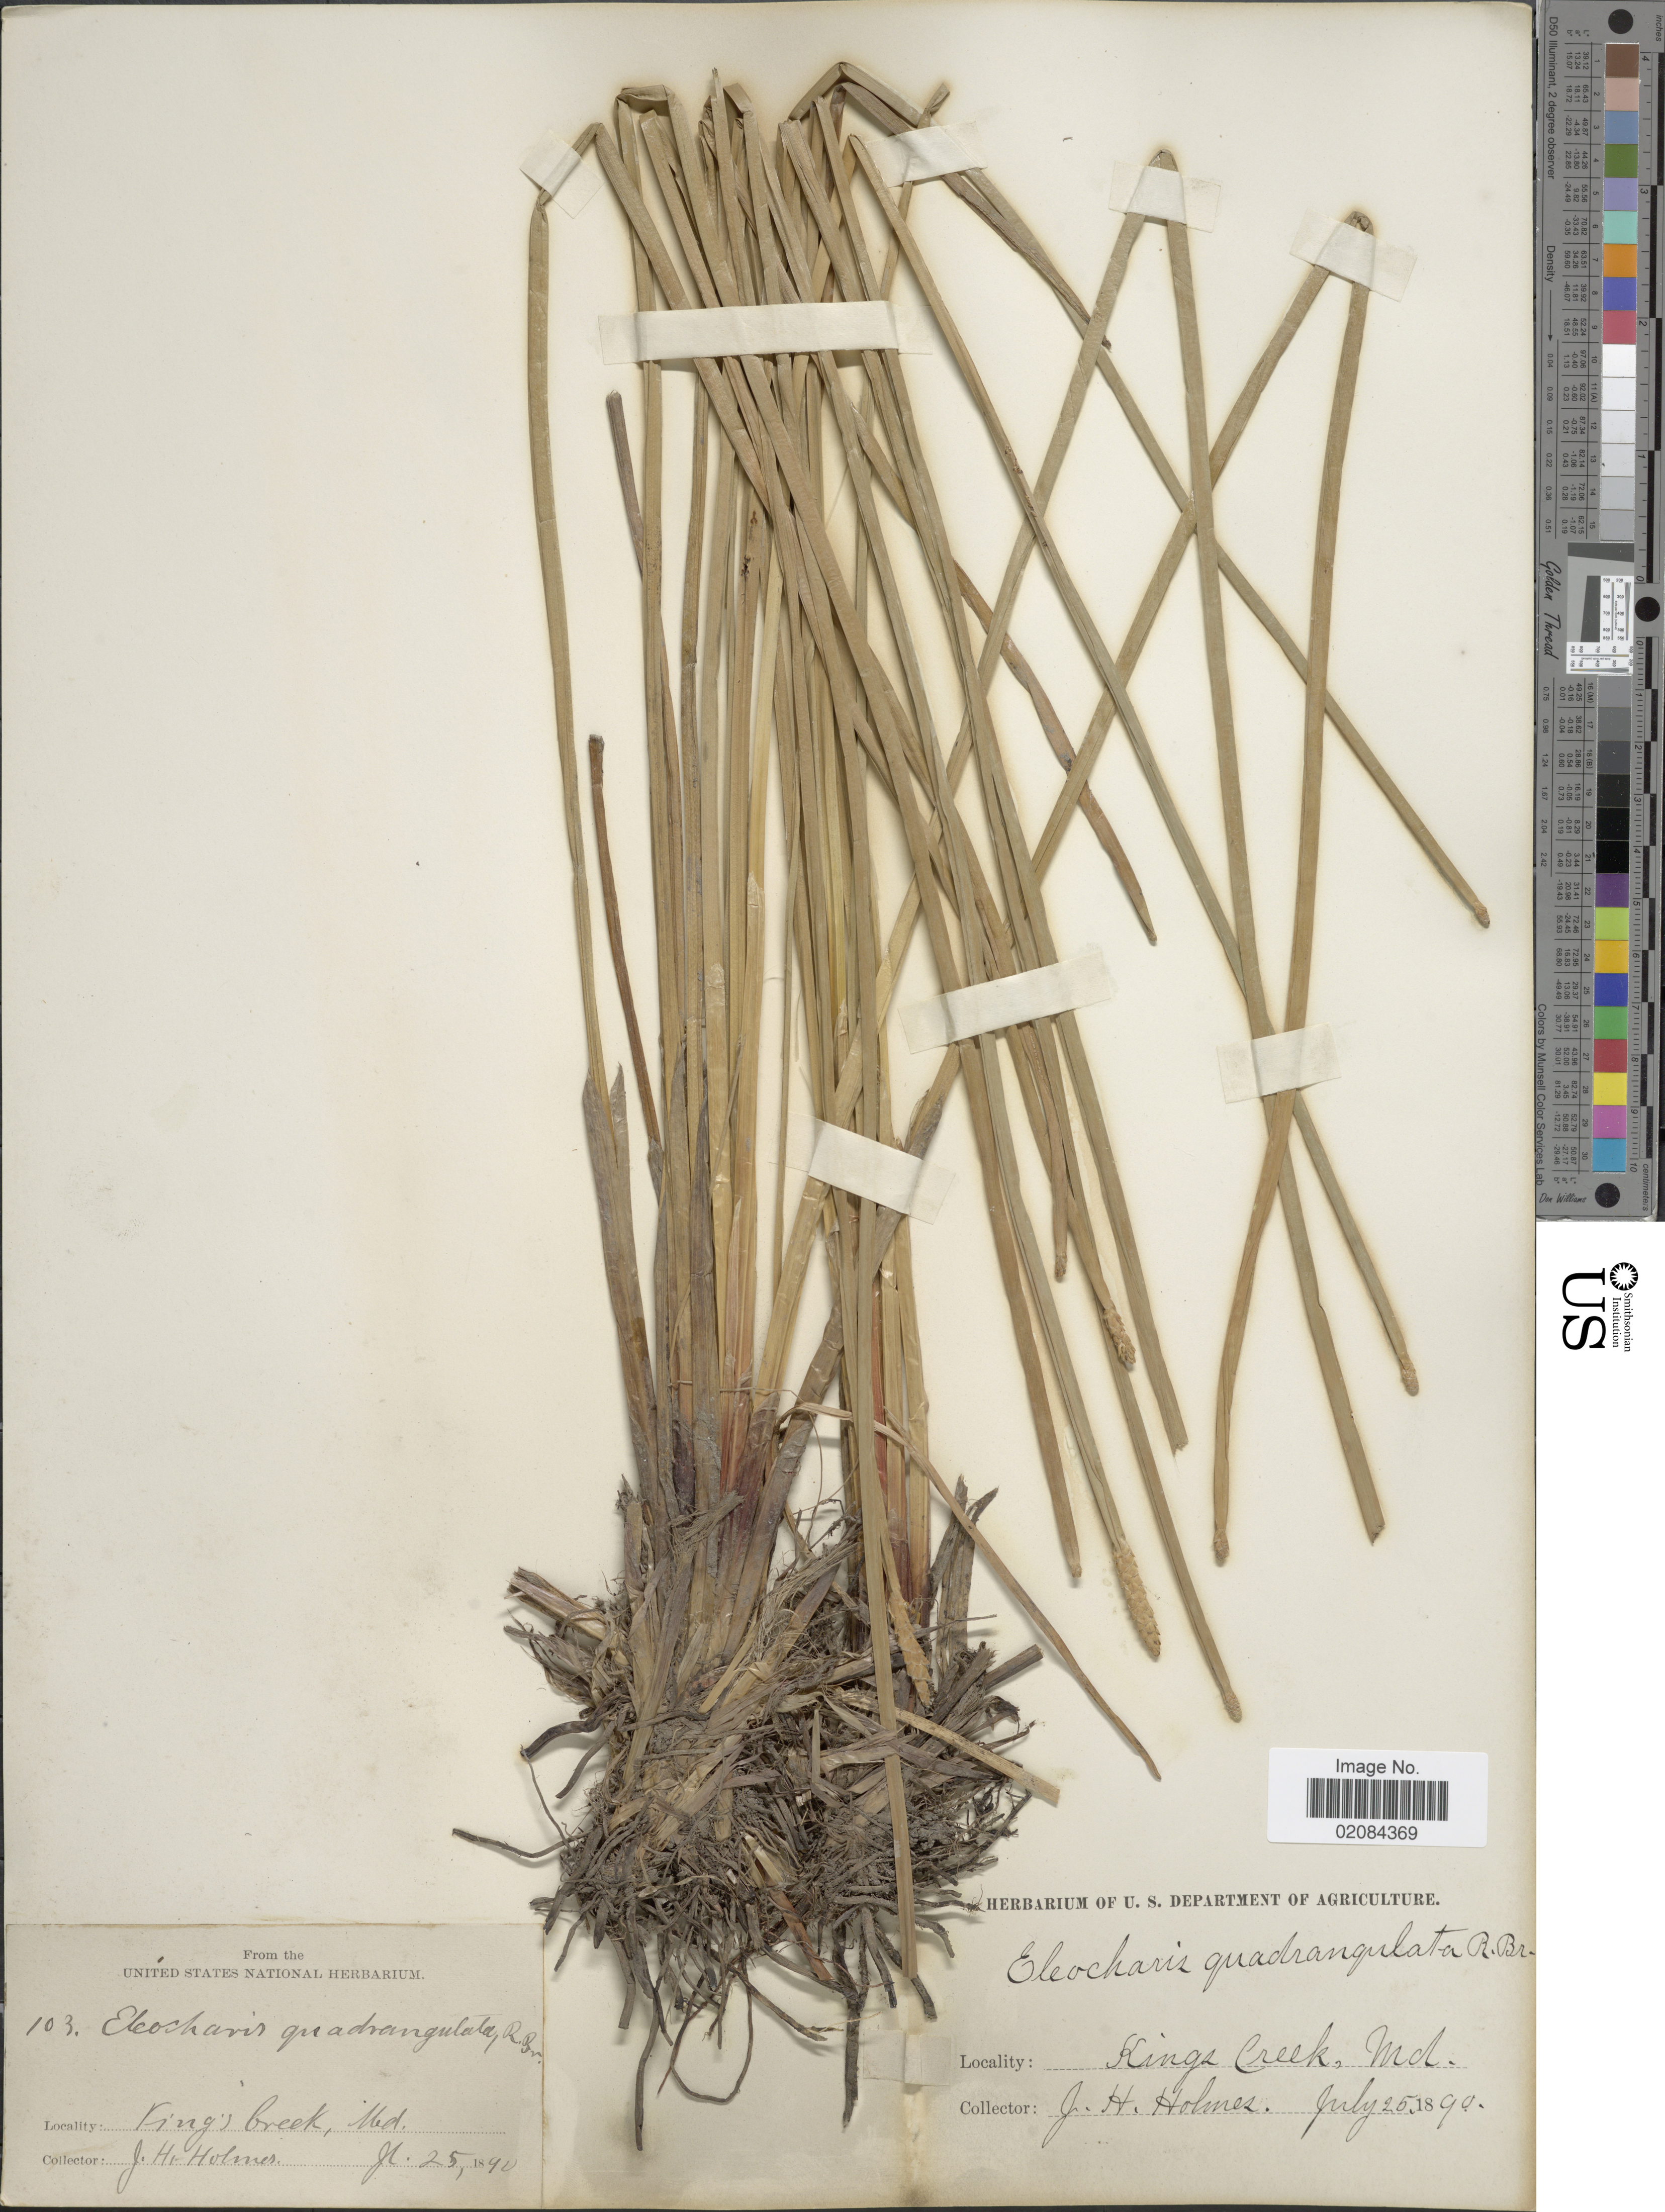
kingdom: Plantae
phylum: Tracheophyta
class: Liliopsida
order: Poales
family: Cyperaceae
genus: Eleocharis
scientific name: Eleocharis quadrangulata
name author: (Michx.) Roem. & Schult.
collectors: J. Holmes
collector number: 103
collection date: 1890-07-25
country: United States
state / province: Maryland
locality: King's Creek, Md.